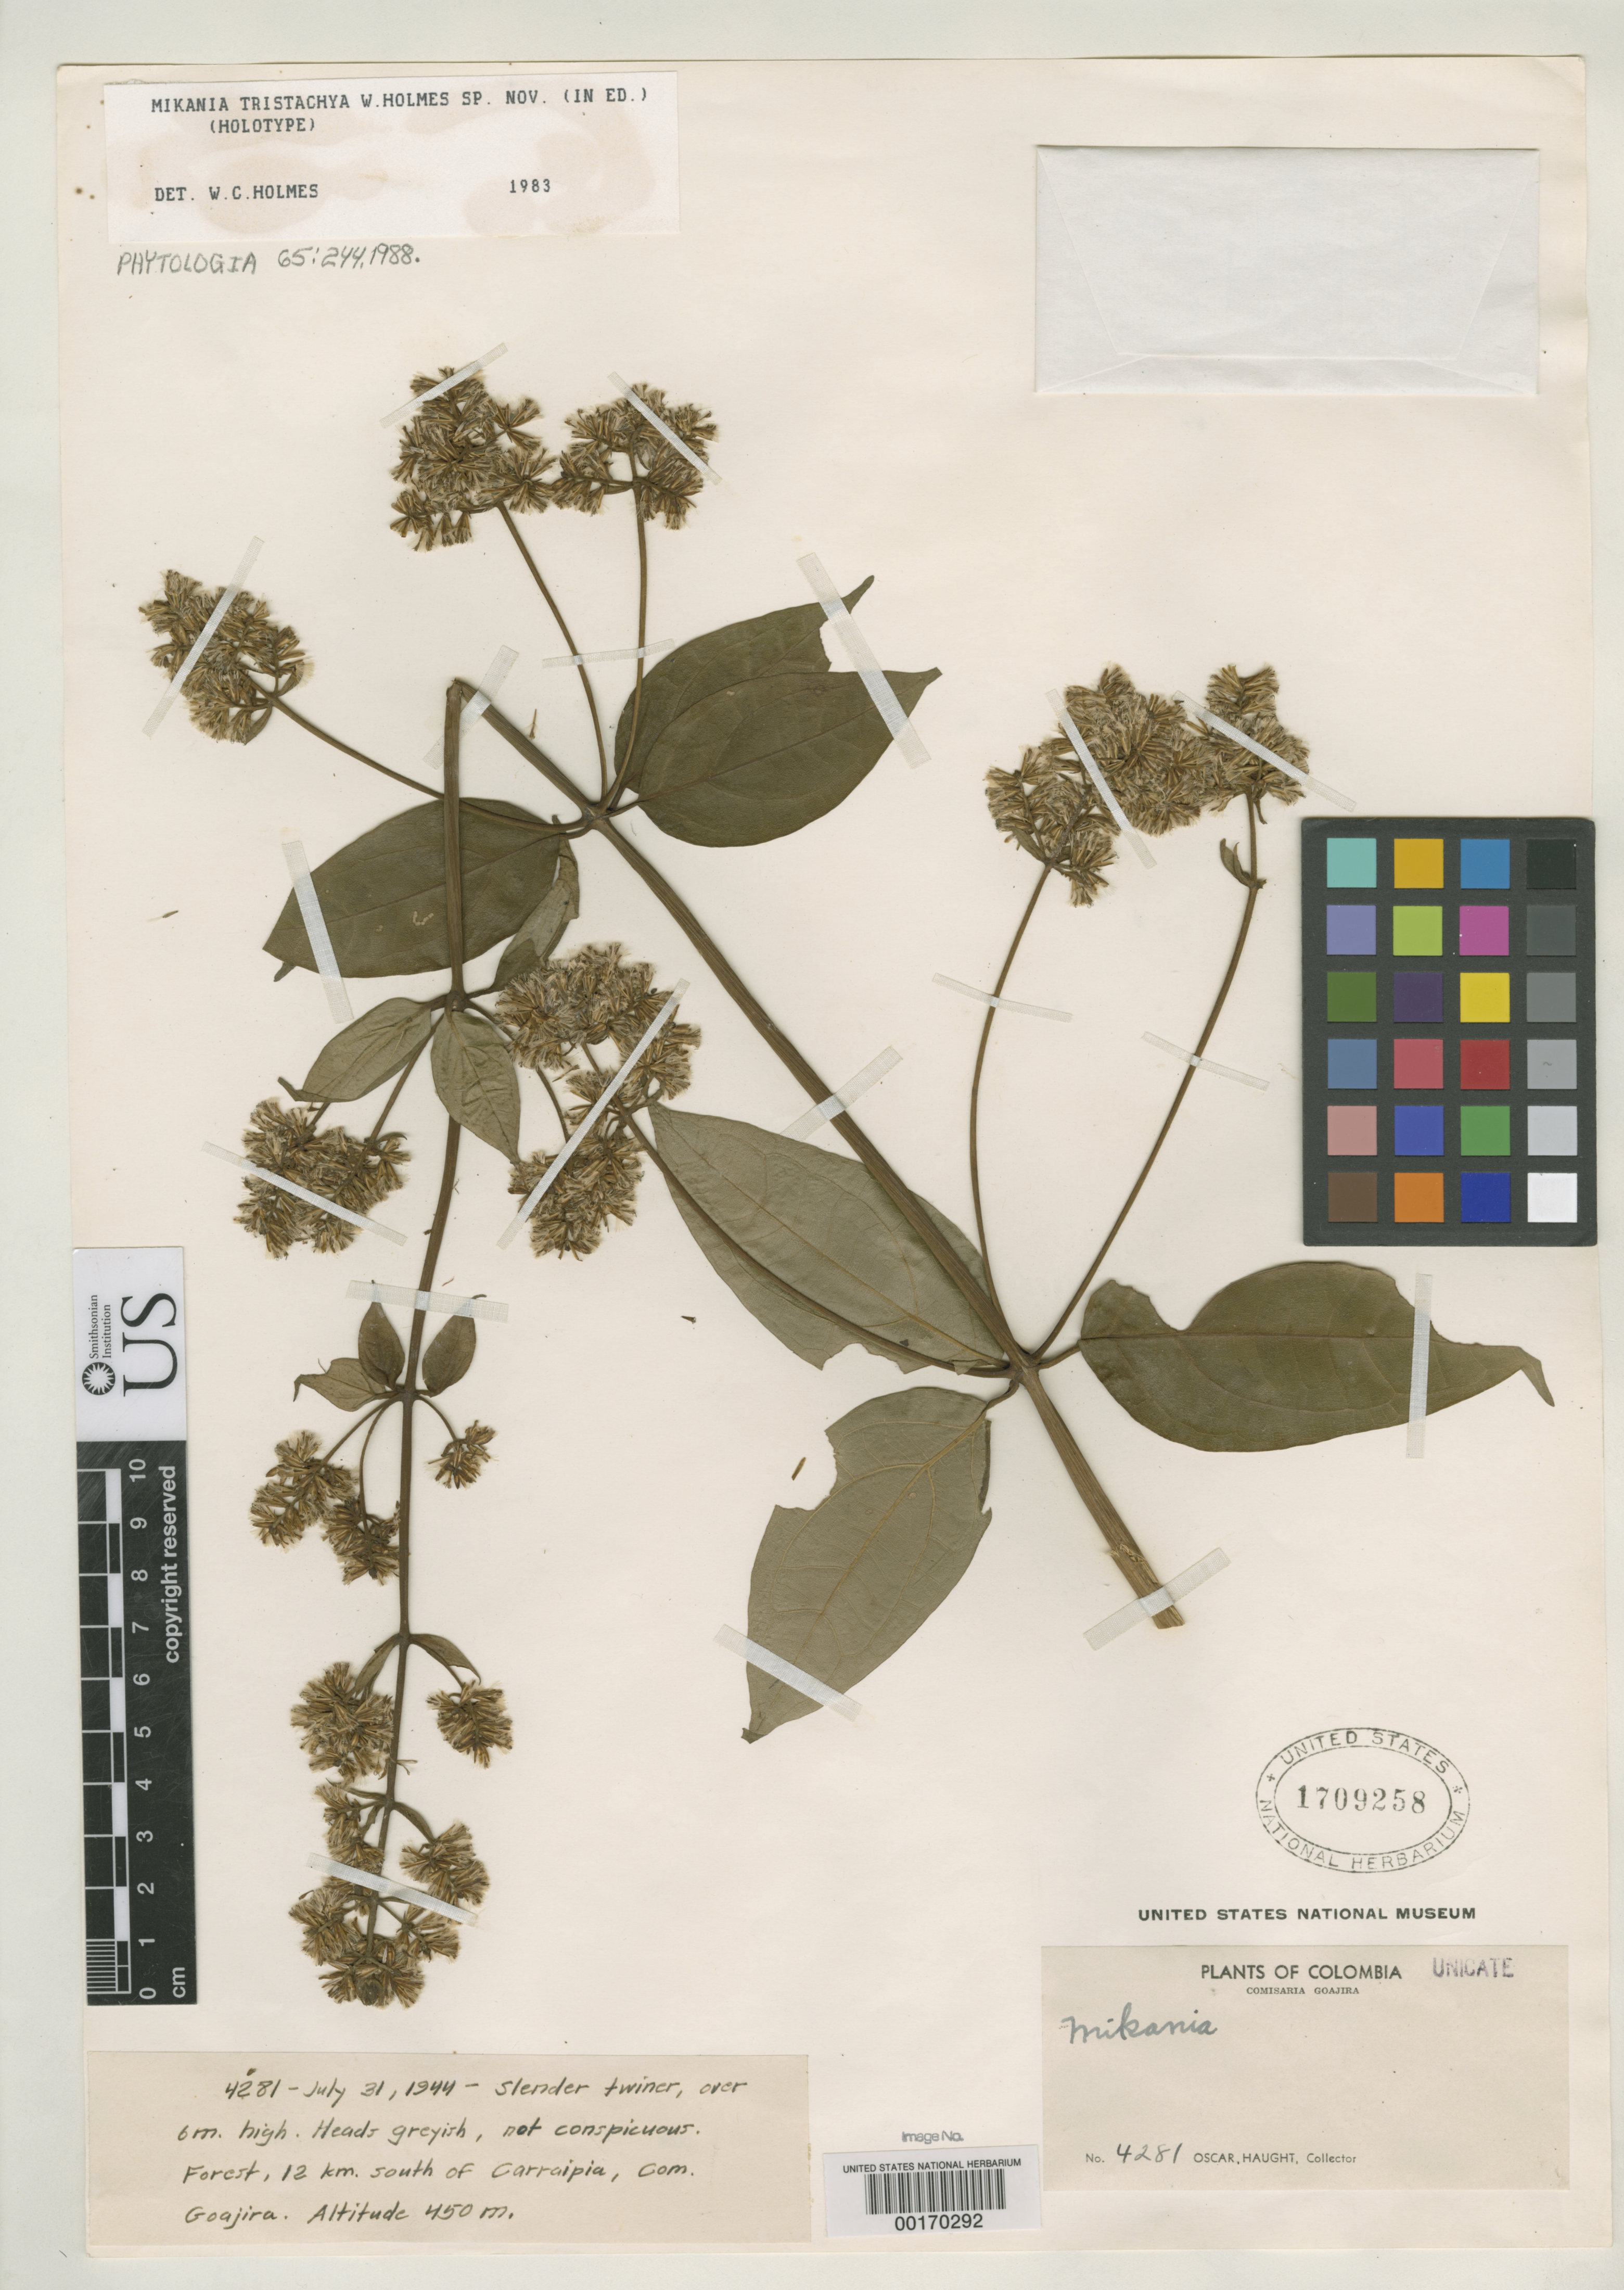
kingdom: Plantae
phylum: Tracheophyta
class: Magnoliopsida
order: Asterales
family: Asteraceae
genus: Mikania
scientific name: Mikania tristachya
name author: W.C. Holmes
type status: Holotype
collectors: O. L. Haught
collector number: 4281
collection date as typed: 31 Jul 1944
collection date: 1944-07-31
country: Colombia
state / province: La Guajira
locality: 12 km S of Carraipia, Comisaria Guajira.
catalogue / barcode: US 1709258